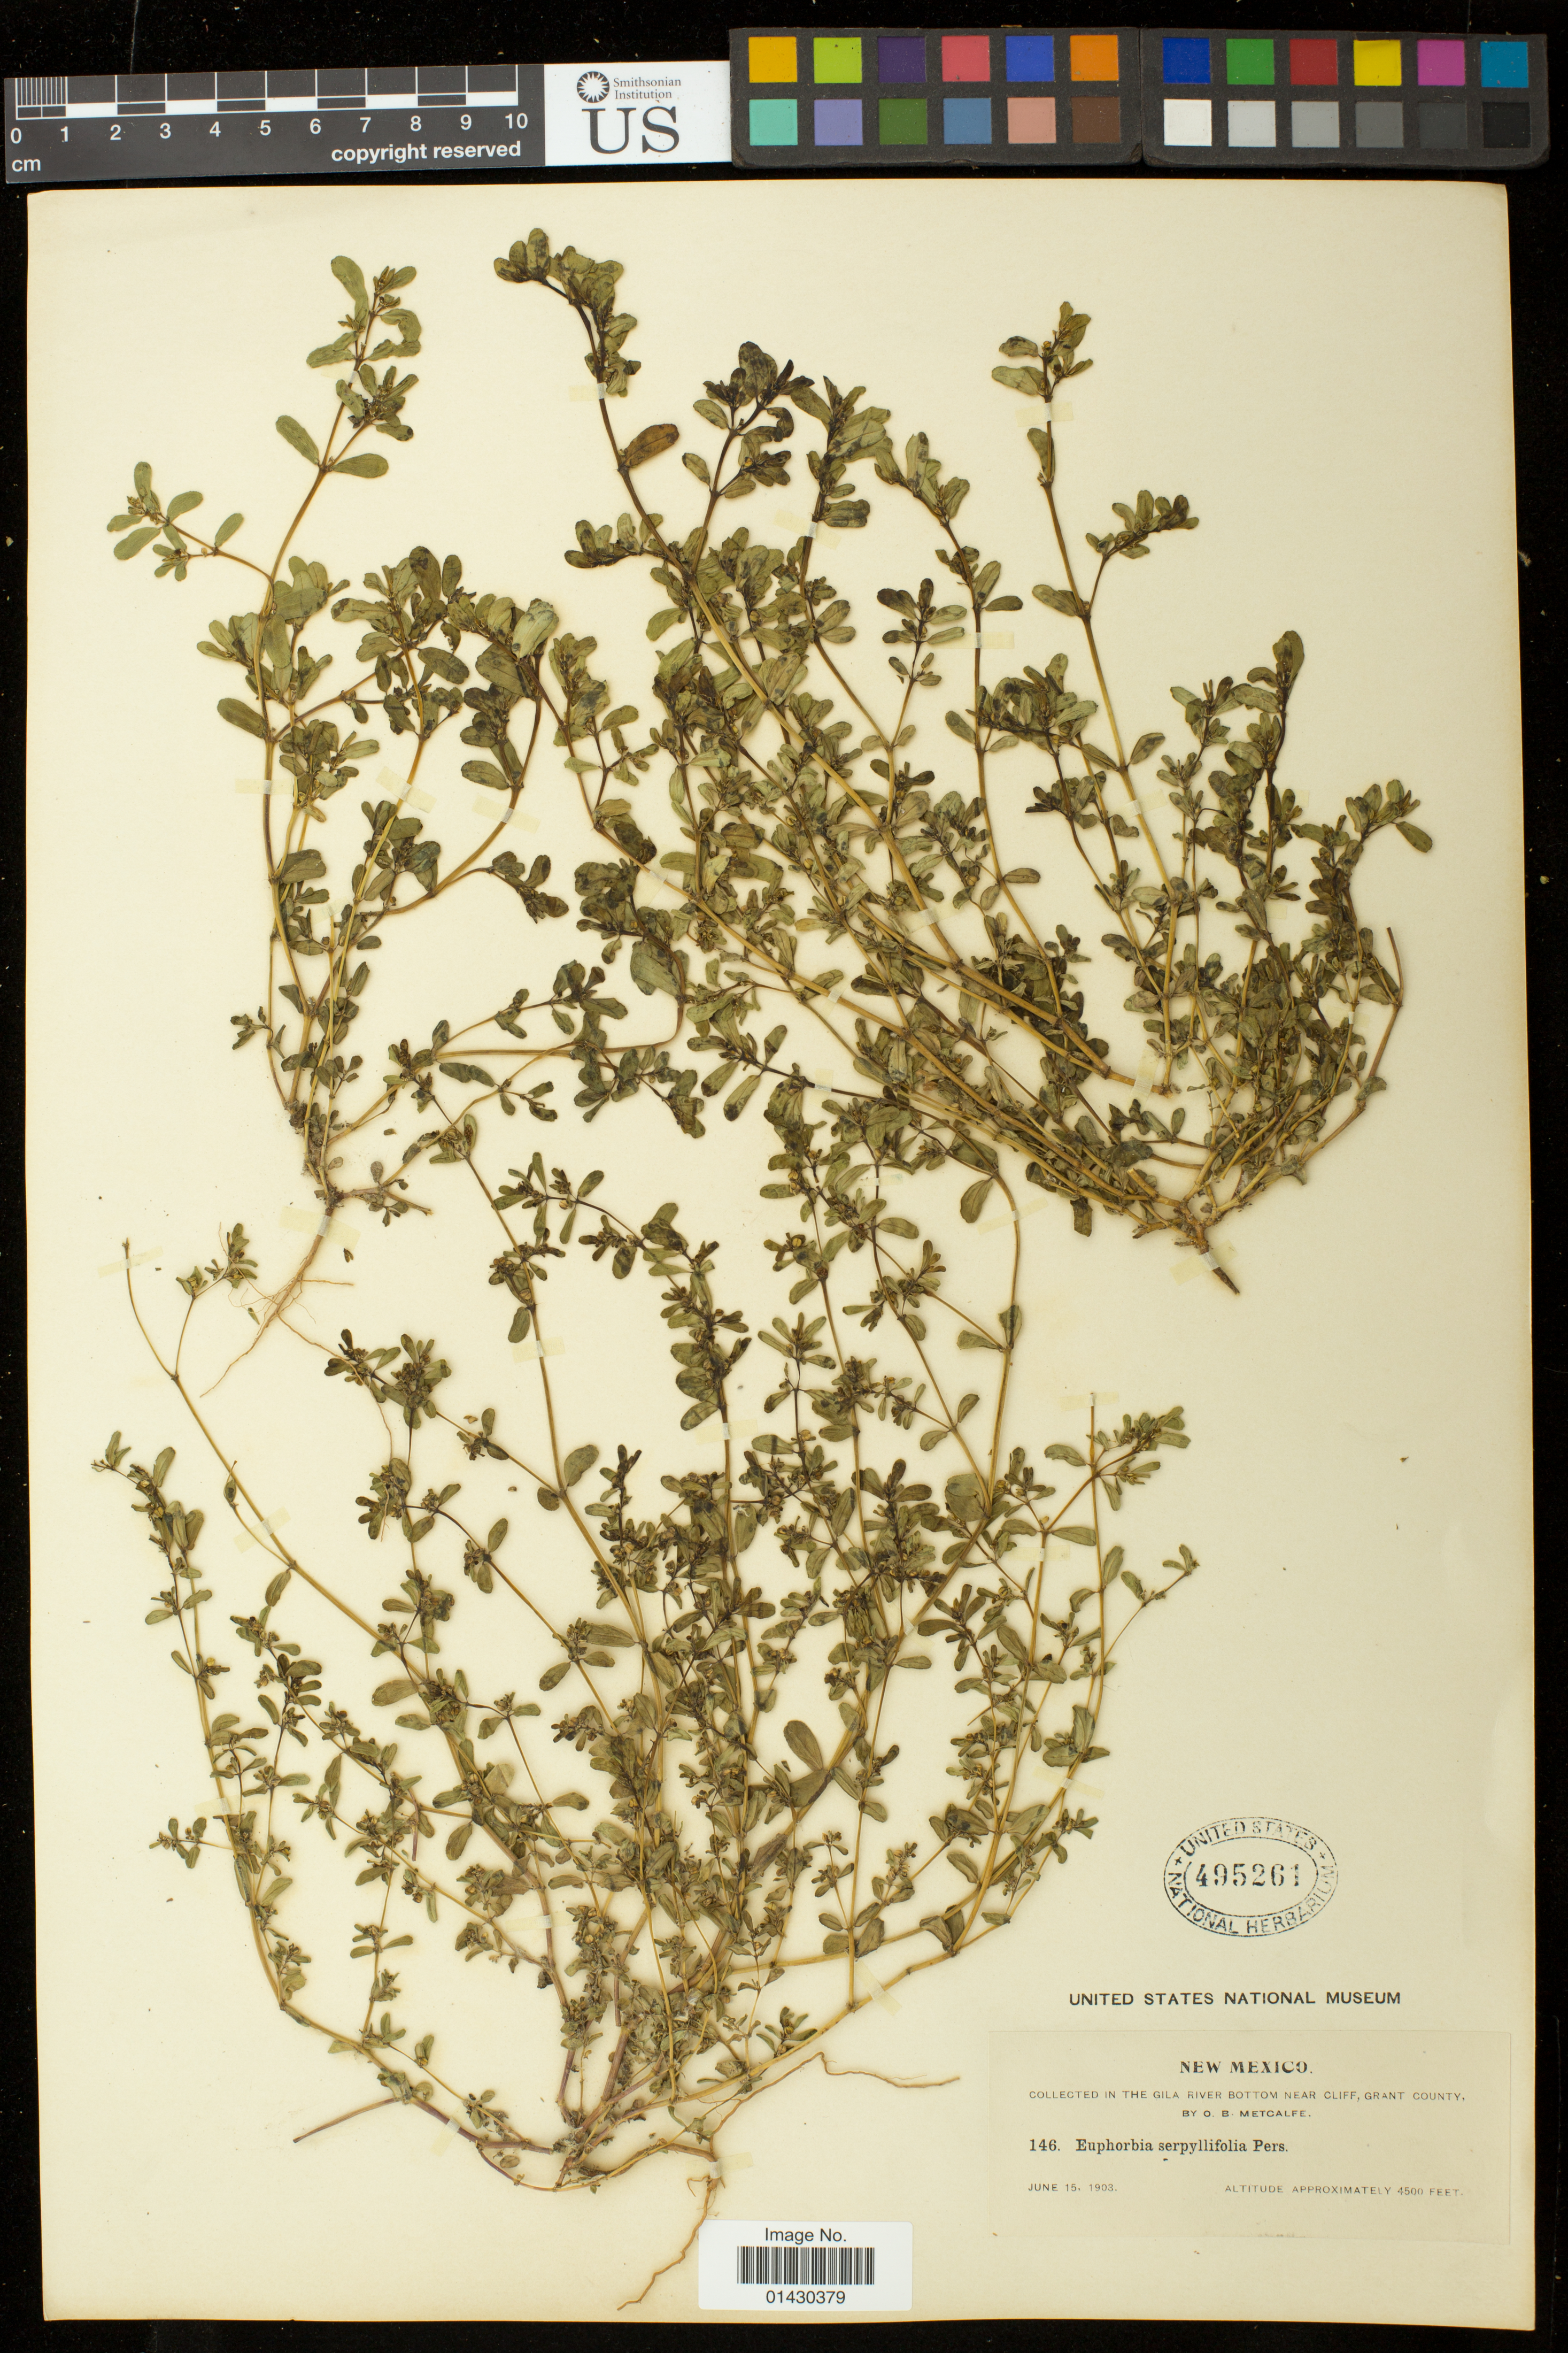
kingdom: Plantae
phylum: Tracheophyta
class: Magnoliopsida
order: Malpighiales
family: Euphorbiaceae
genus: Euphorbia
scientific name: Euphorbia serpillifolia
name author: Pers.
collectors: O. B. Metcalfe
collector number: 146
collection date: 1903-06-15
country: United States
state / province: New Mexico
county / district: Grant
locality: Gila River Bottom near cliff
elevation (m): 1372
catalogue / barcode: US 495261